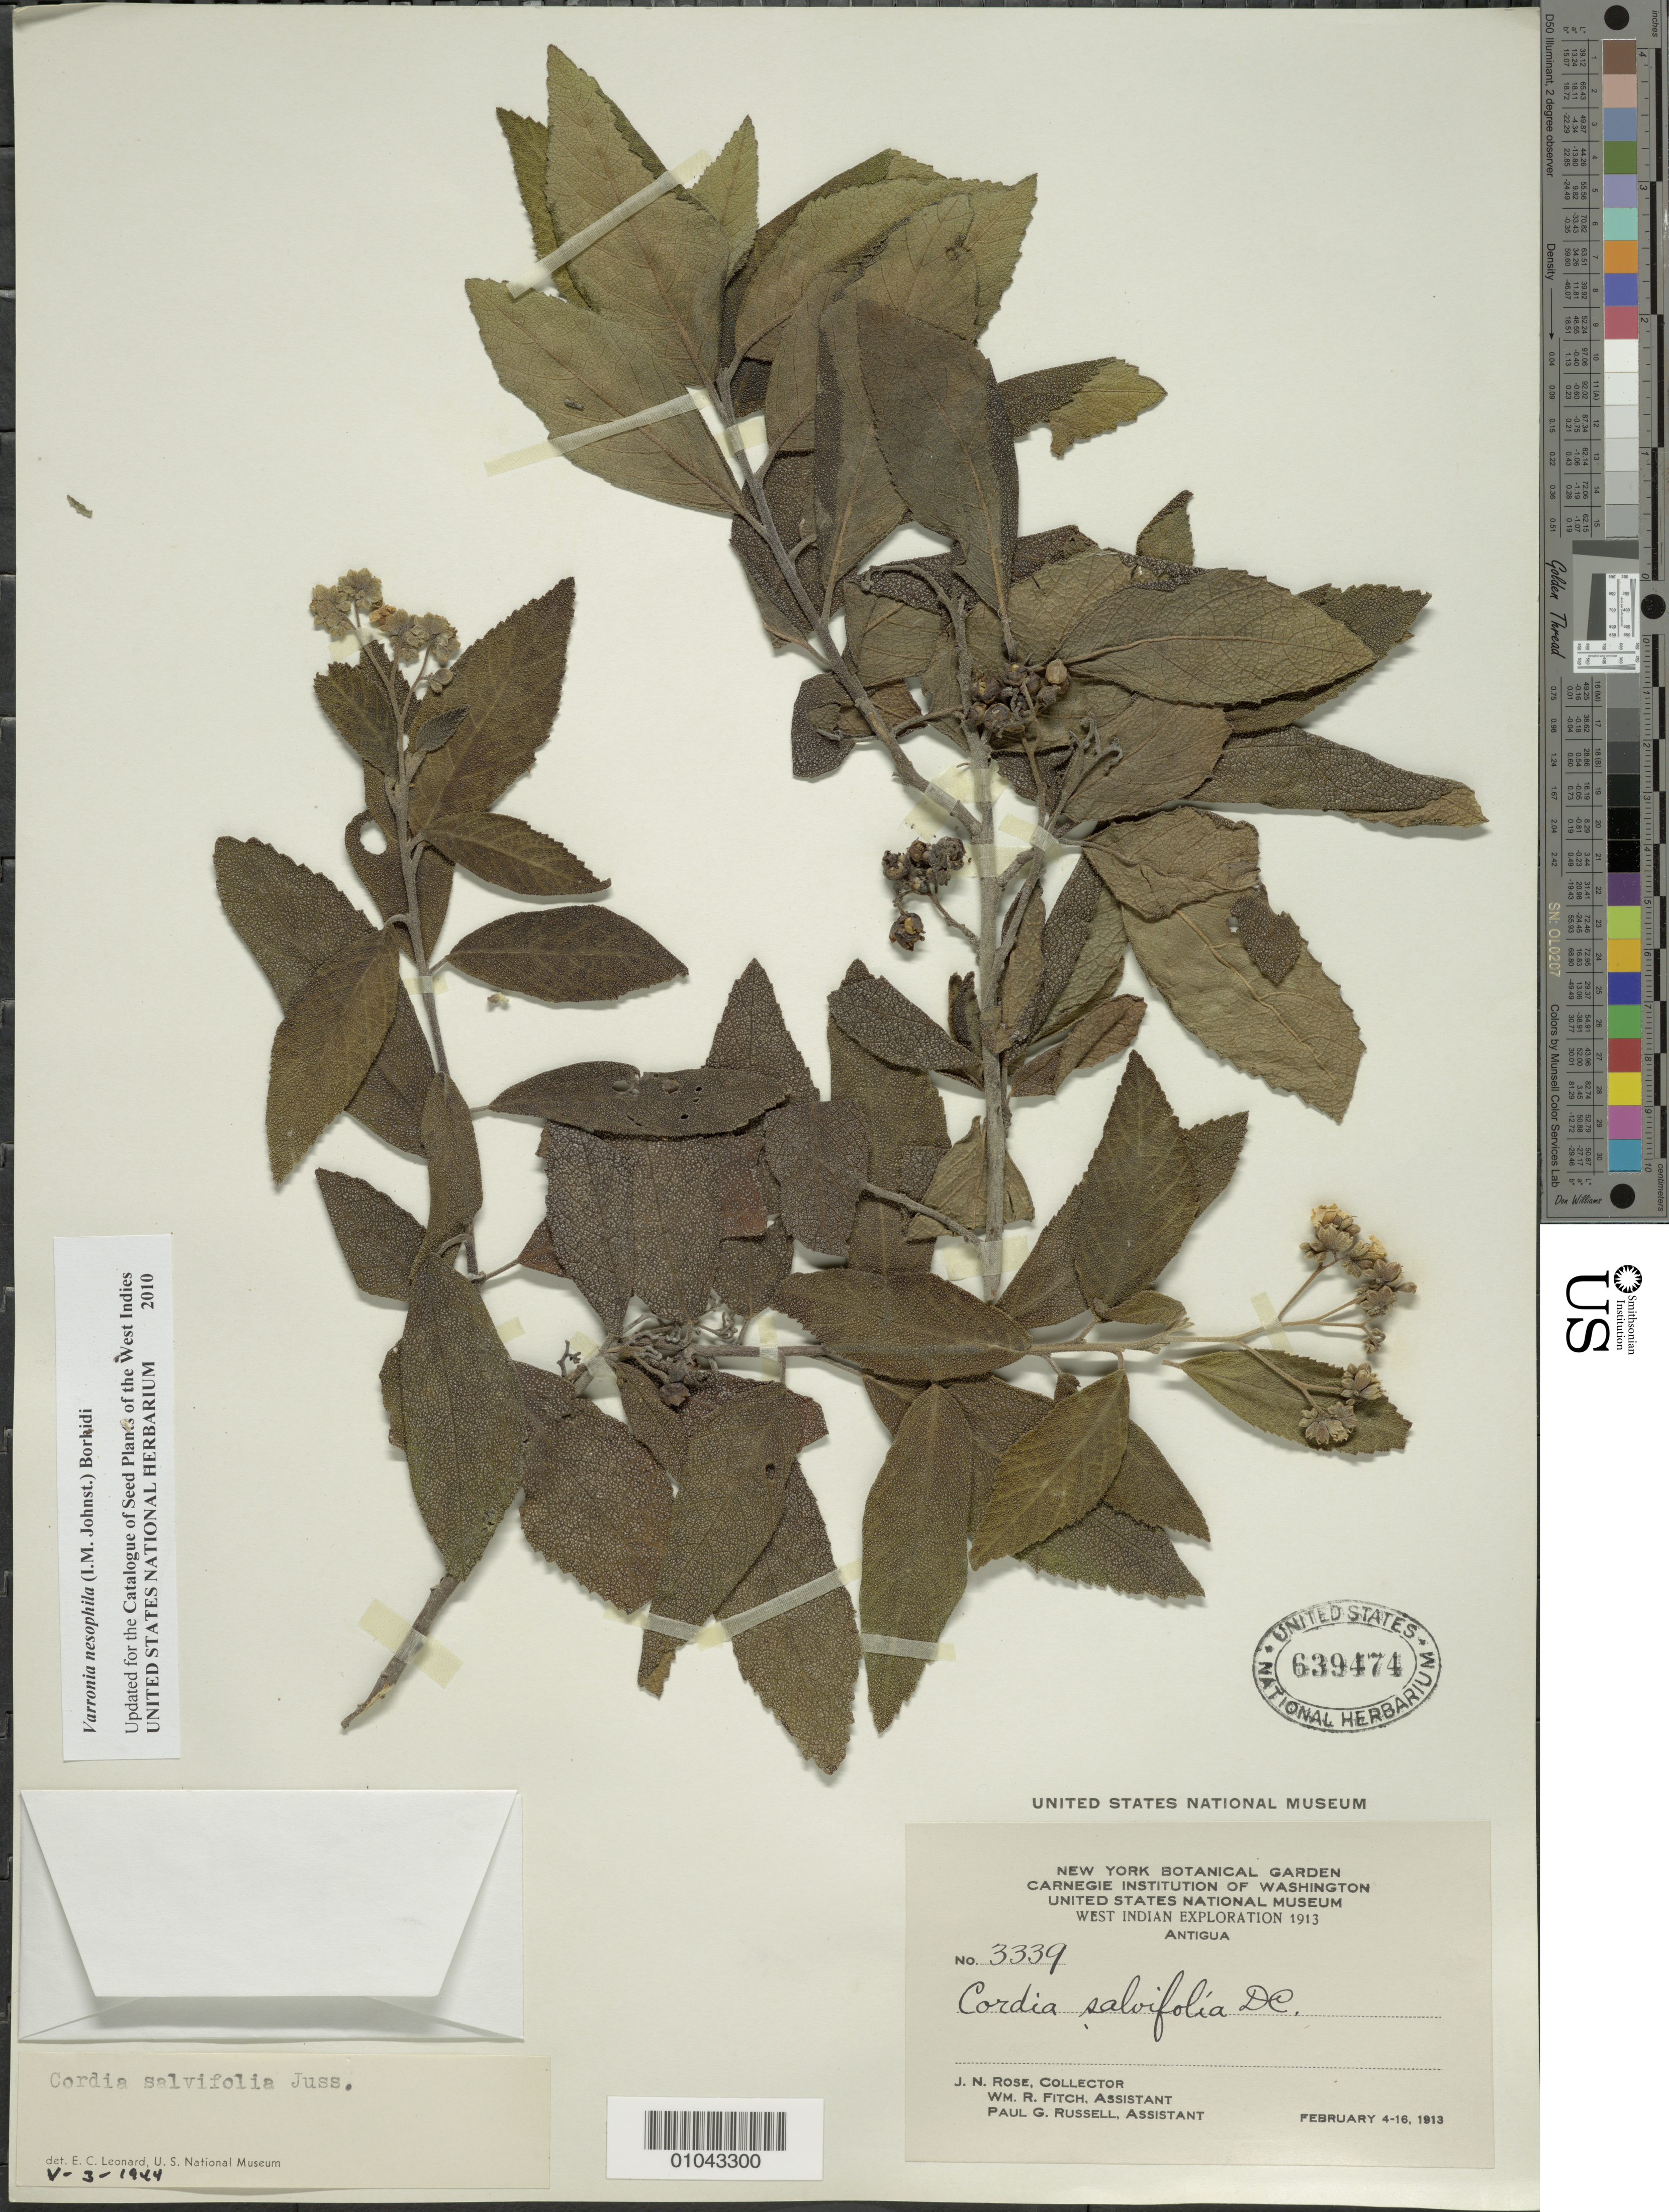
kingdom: Plantae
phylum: Tracheophyta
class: Magnoliopsida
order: Boraginales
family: Cordiaceae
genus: Varronia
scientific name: Varronia nesophila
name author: (I.M. Johnst.) Borhidi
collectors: J. N. Rose, W. R. Fitch & P. G. Russell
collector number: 3339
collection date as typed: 04 Feb 1913 to 16 Feb 1913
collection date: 1913-02-04/1913-02-16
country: Antigua and Barbuda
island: Antigua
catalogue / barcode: US 639474